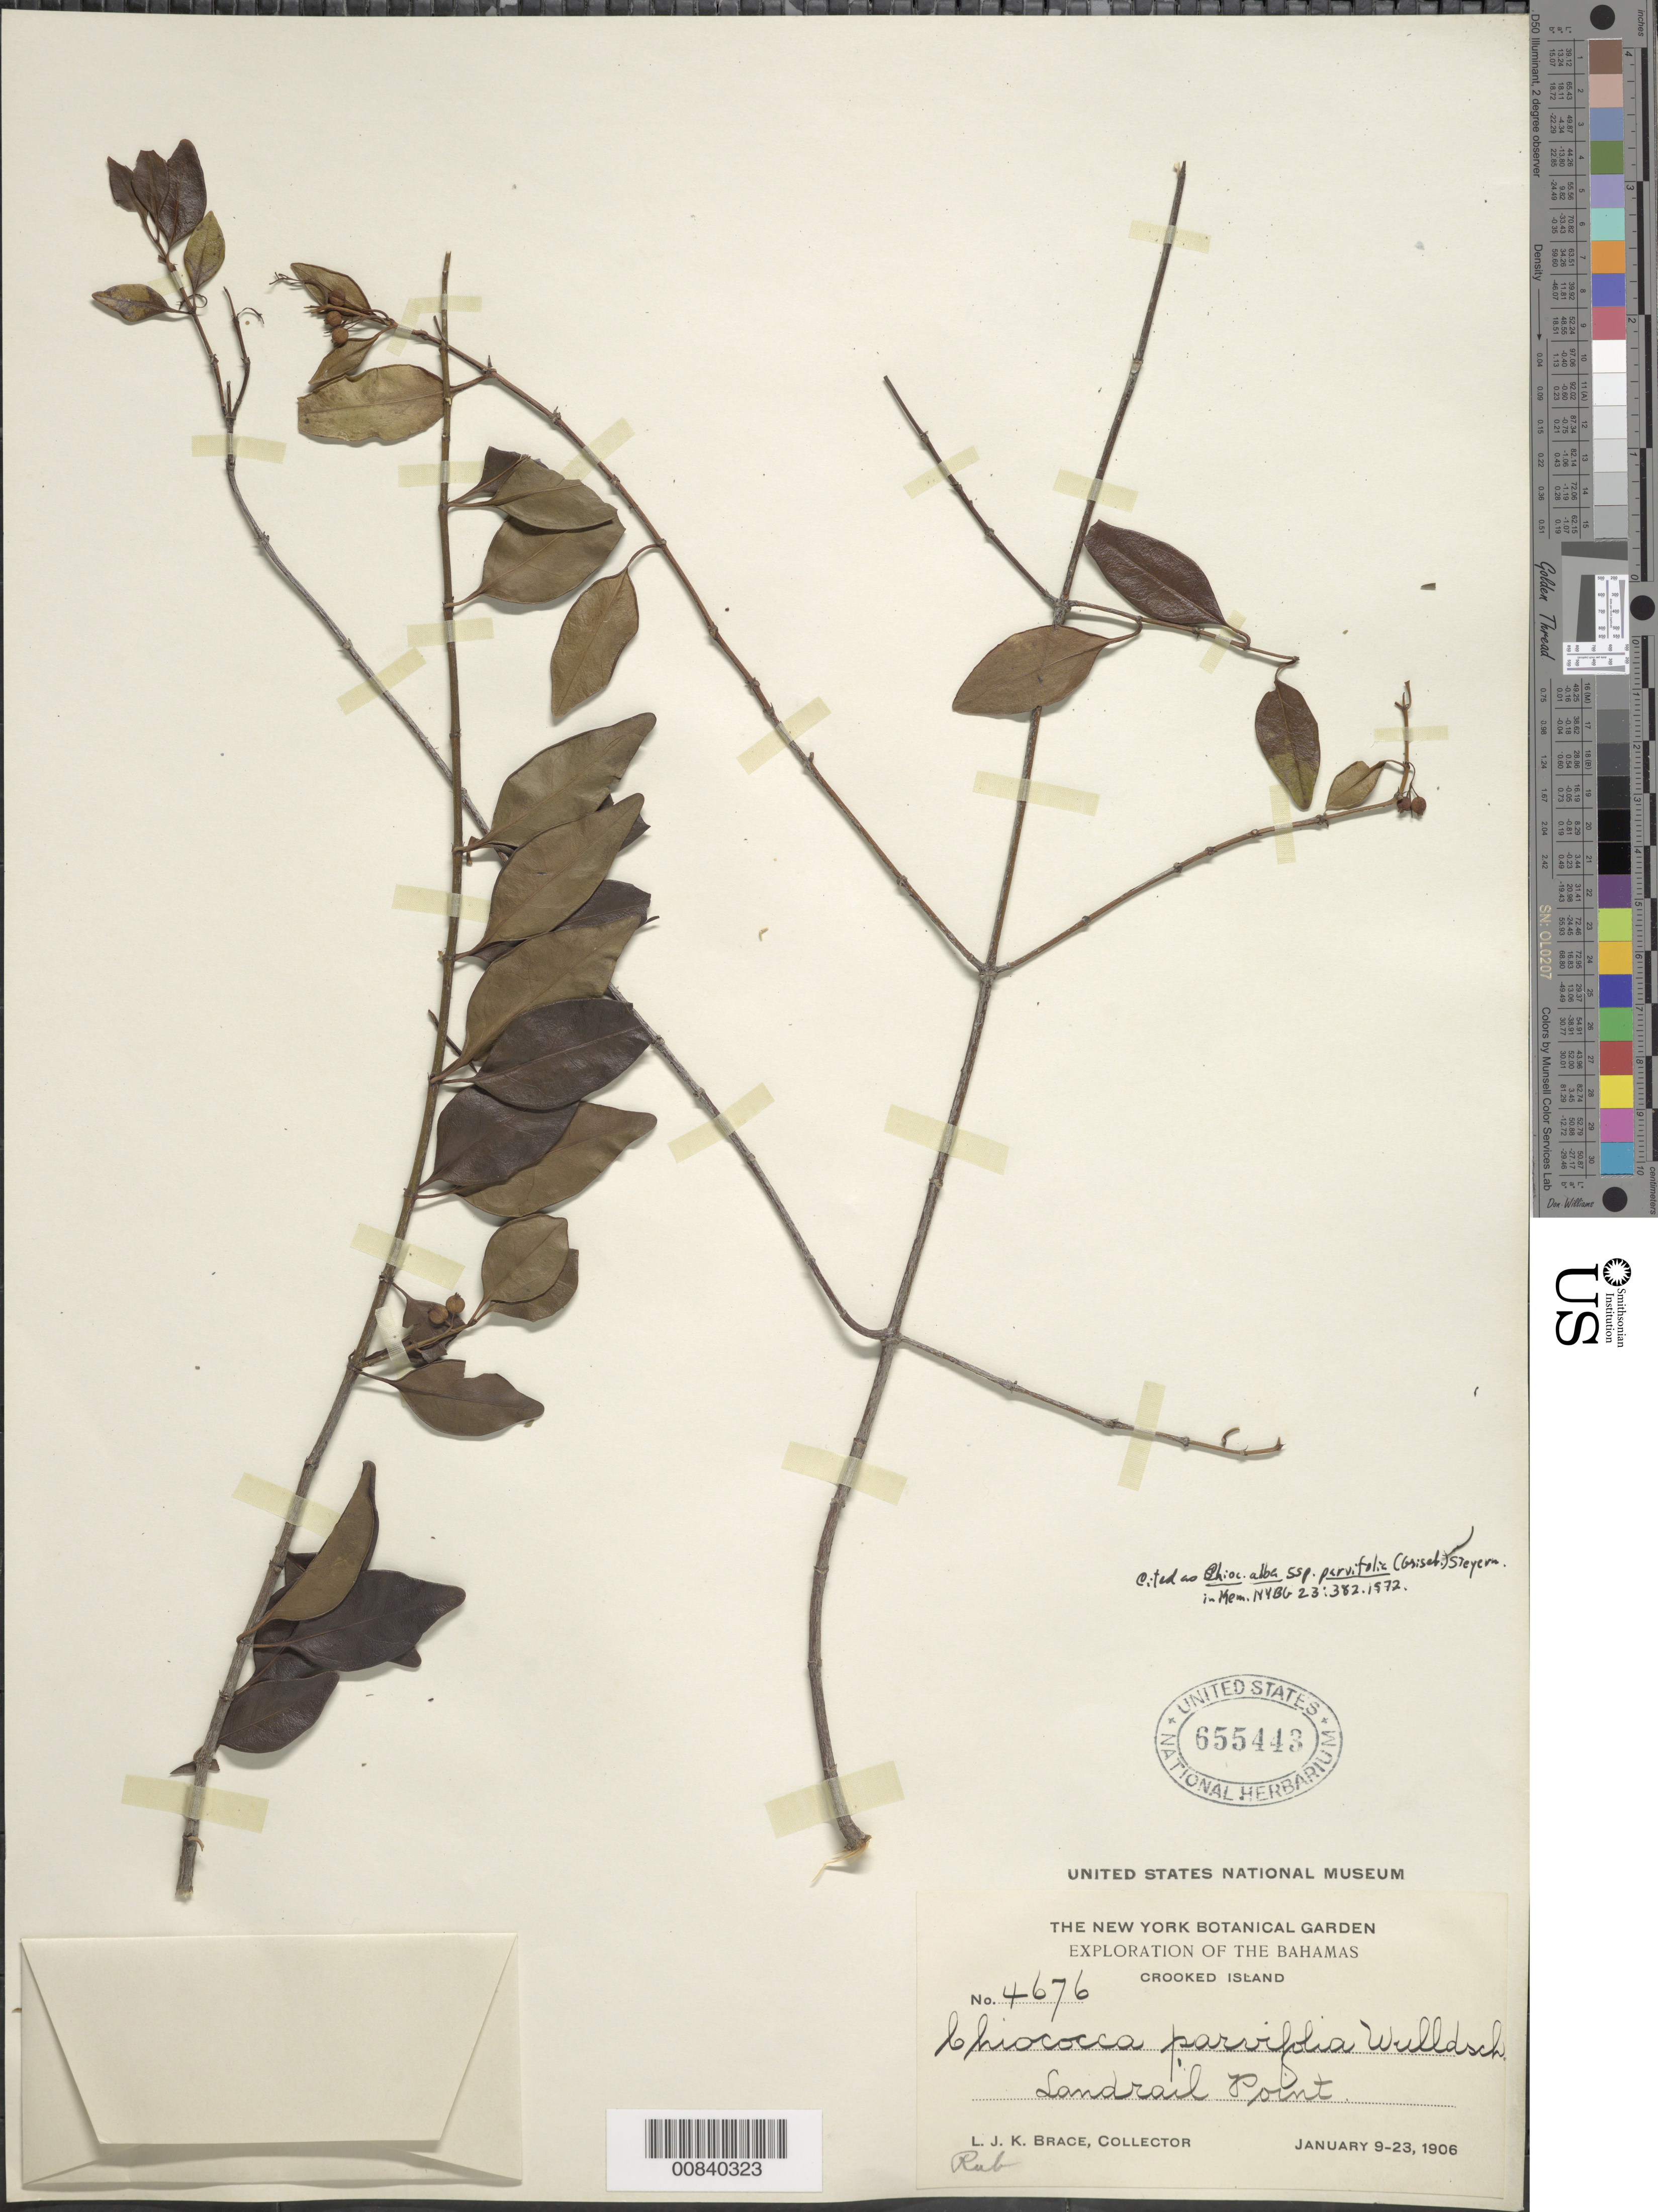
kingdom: Plantae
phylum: Tracheophyta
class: Magnoliopsida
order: Gentianales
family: Rubiaceae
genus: Chiococca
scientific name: Chiococca alba subsp. alba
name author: (L.) Hitchc.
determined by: Steyermark, Julian A., (VEN)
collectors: L. J. K. Brace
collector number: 4676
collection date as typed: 09 Jan 1906 to 23 Jan 1906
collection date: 1906-01-09/1906-01-23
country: Bahamas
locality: Crooked Island. Sandrail Point.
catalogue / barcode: US 655443